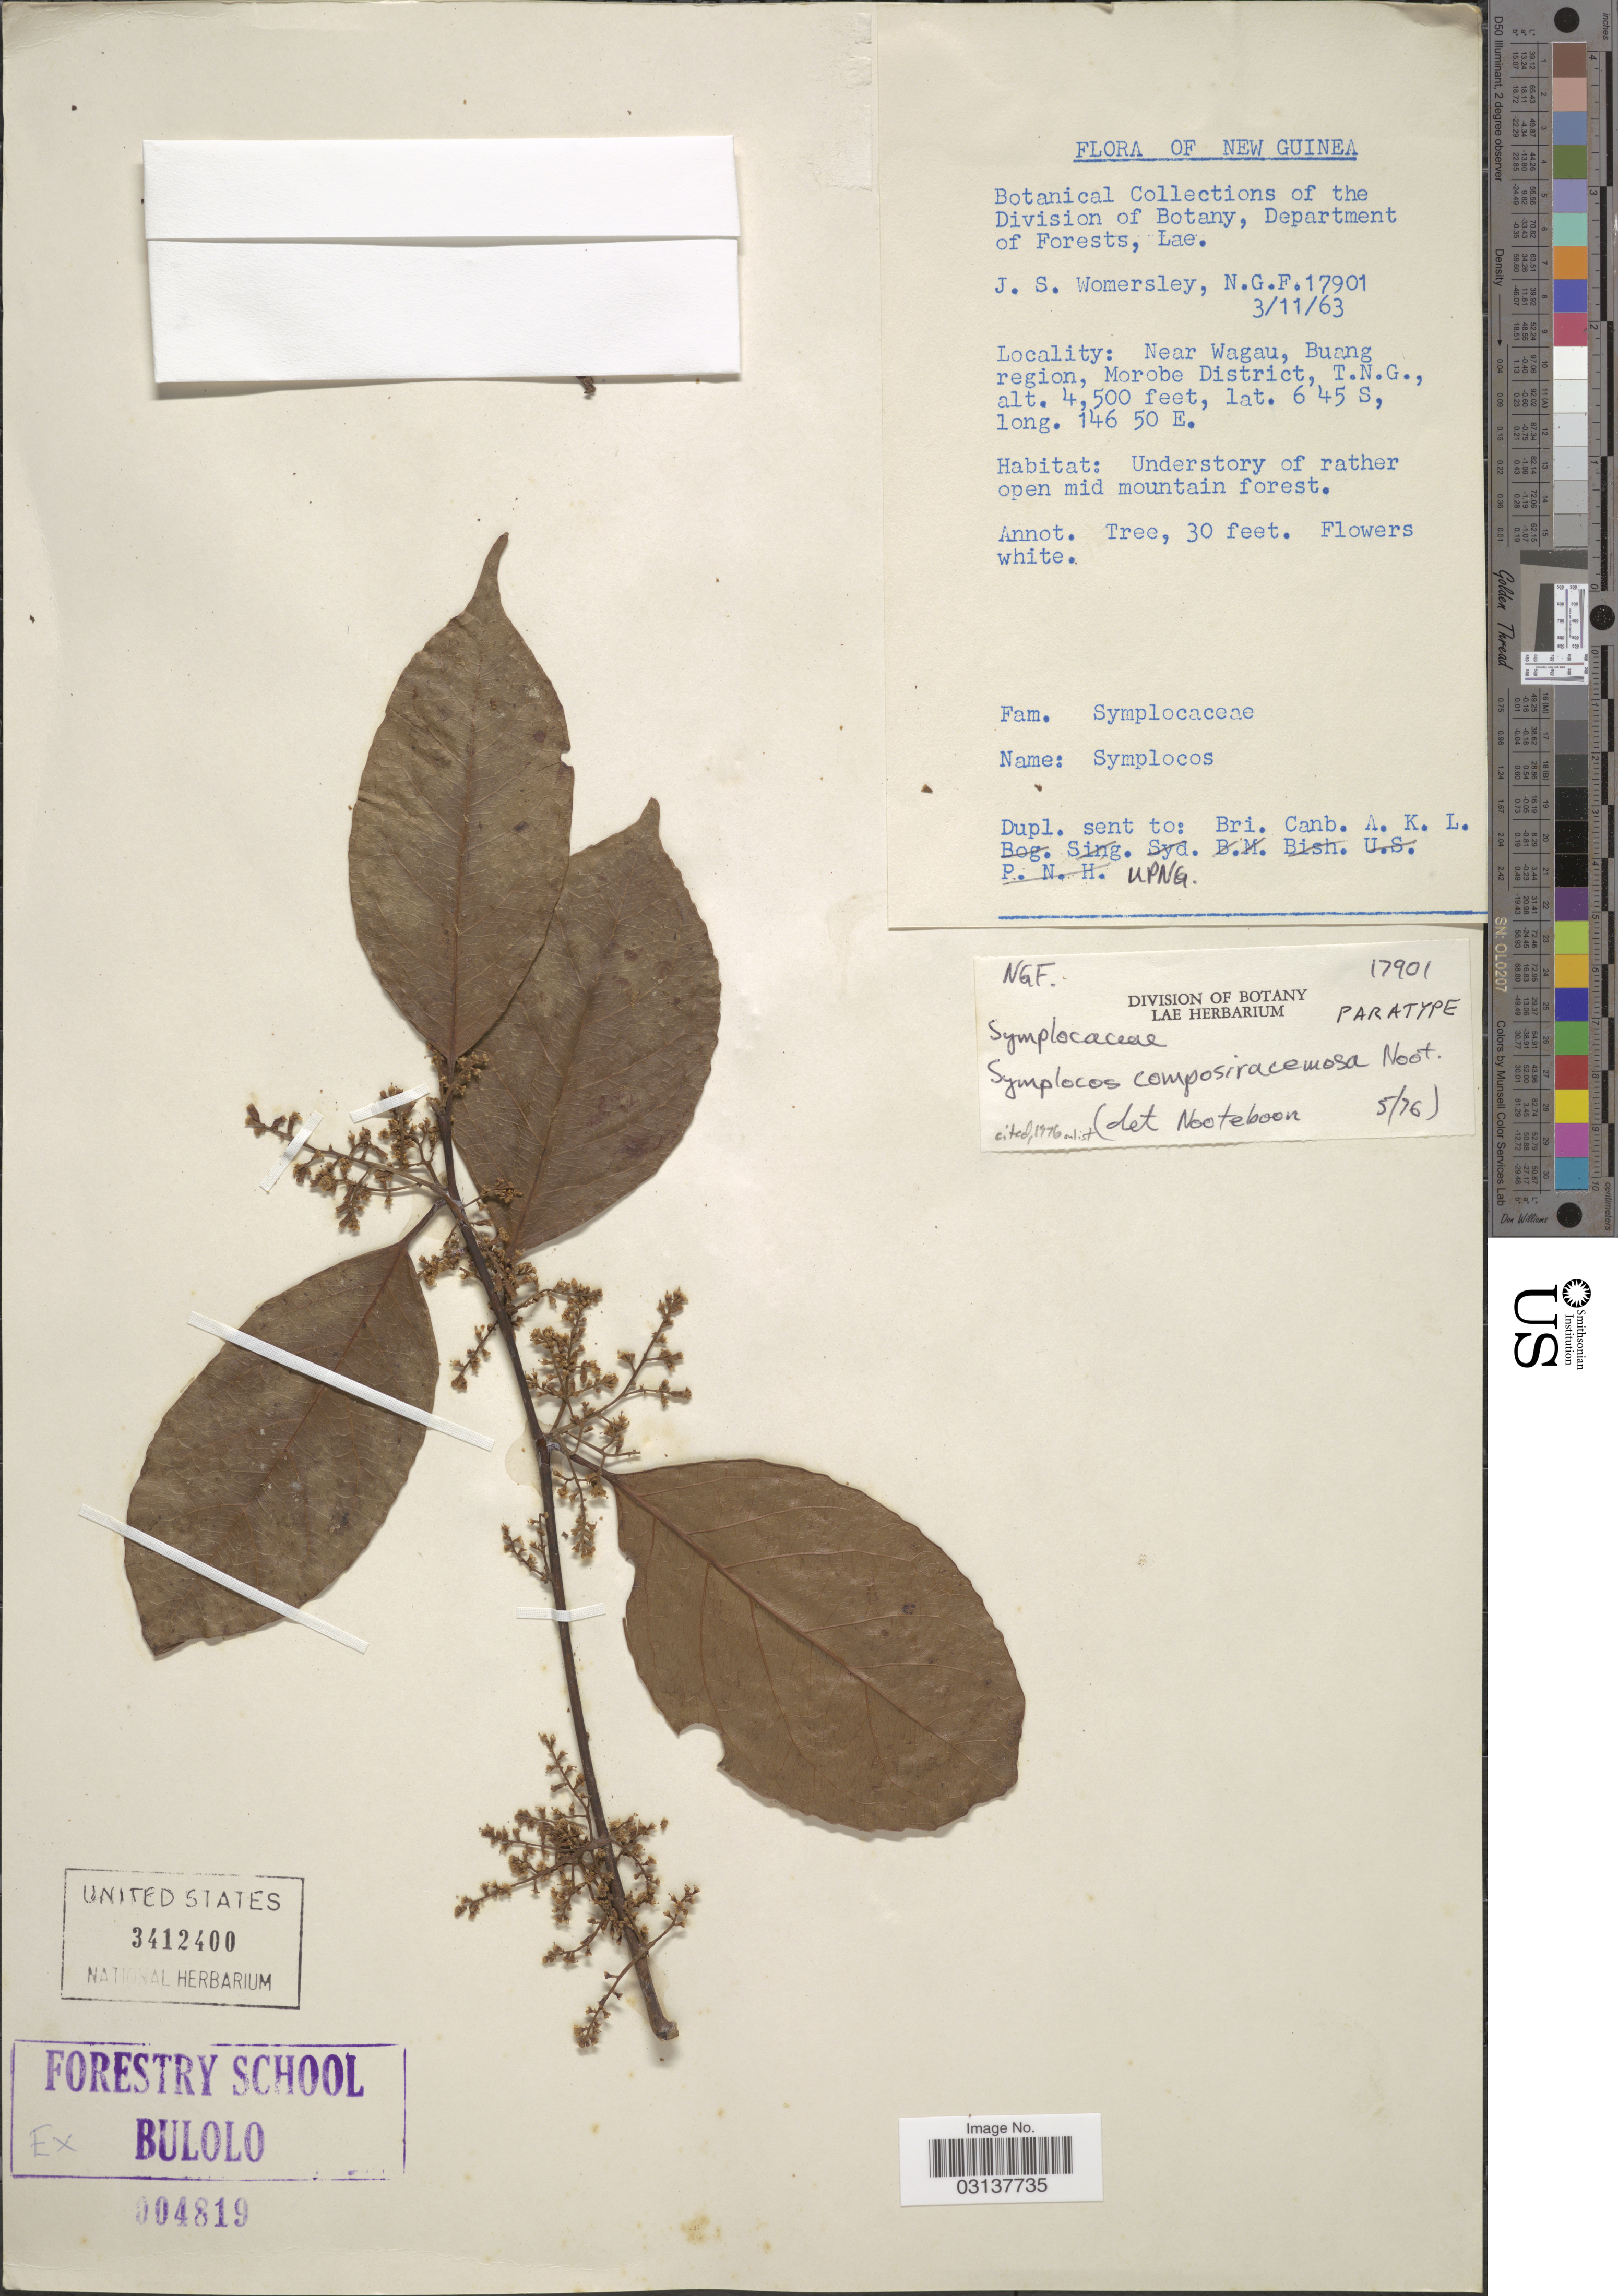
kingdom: Plantae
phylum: Tracheophyta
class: Magnoliopsida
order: Ericales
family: Symplocaceae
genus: Symplocos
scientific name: Symplocos composiracemosa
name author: Noot.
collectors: J. S. Womersley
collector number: N.G.F. 17901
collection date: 1963-11-03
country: Papua New Guinea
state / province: Morobe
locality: Near Wagau, Buang region, Morobe District, T.N.G.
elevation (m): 1372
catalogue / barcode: US 3412400